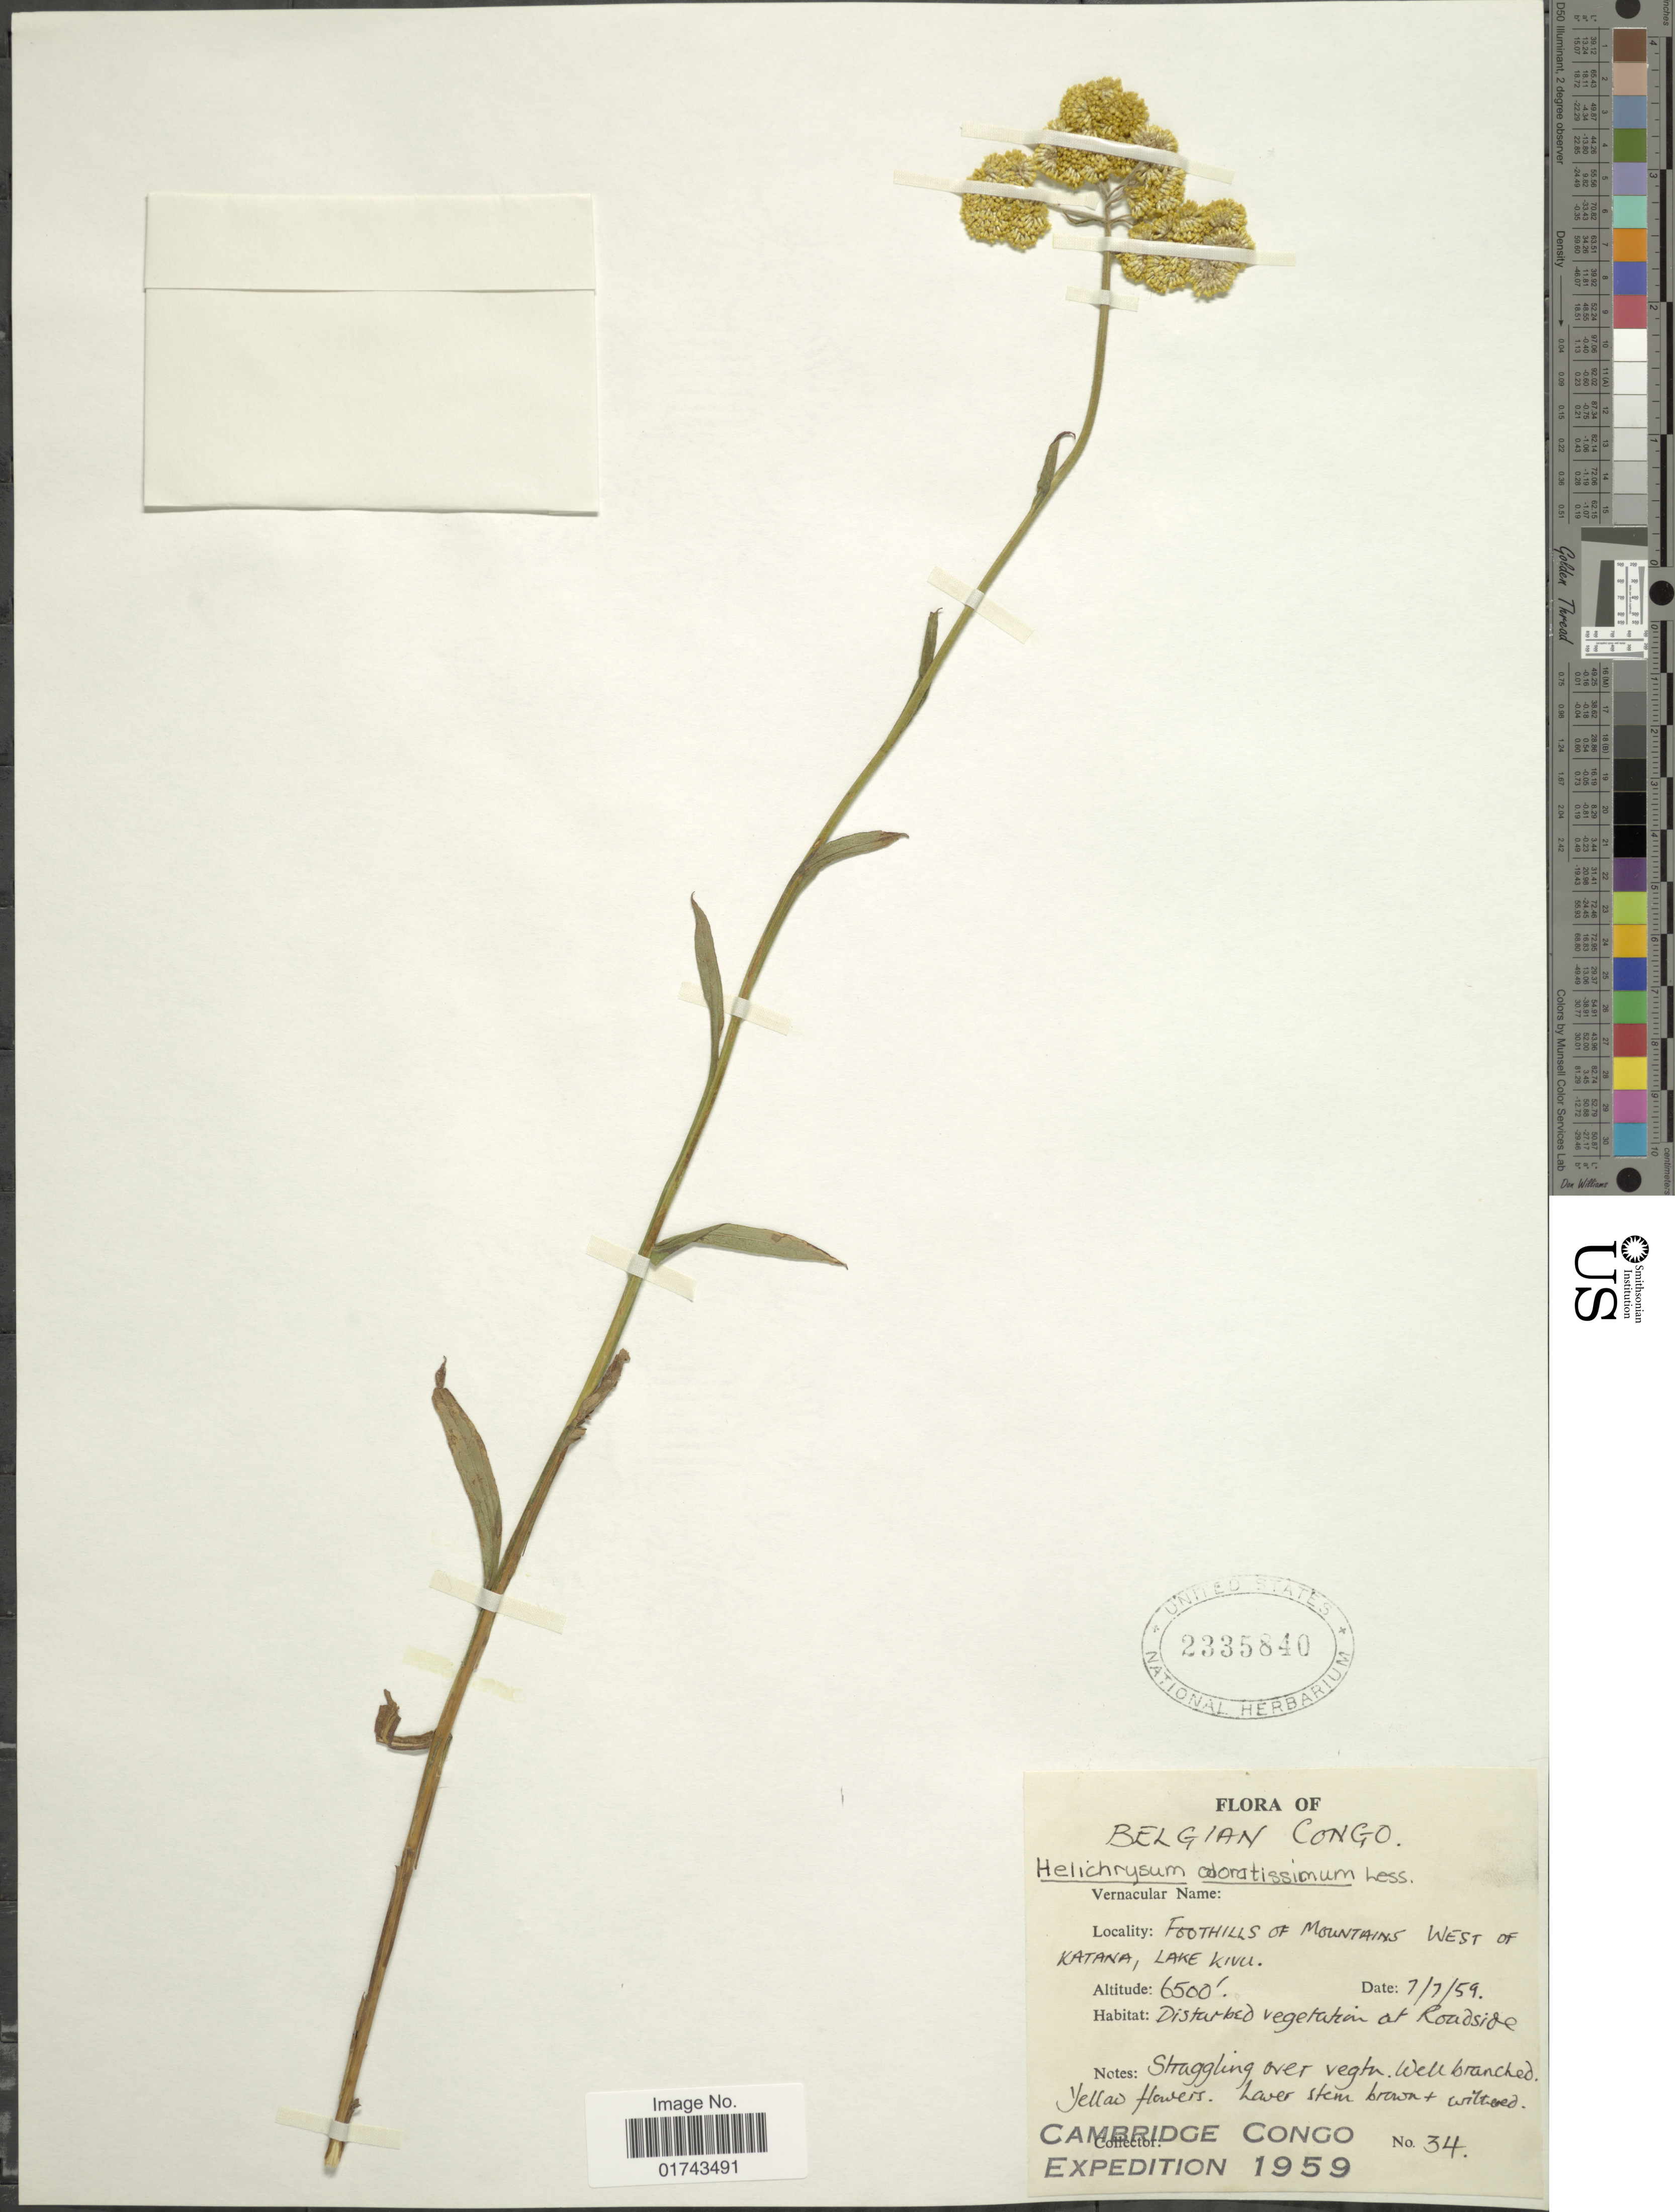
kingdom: Plantae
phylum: Tracheophyta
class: Magnoliopsida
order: Asterales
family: Asteraceae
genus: Helichrysum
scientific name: Helichrysum odoratissimum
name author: (L.) Sweet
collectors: Cambridge Congo Expedition 1959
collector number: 34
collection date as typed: Transcribed d/m/y: 7/7/59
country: Congo, Democratic Republic of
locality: Belgian Congo, Foothills of Mountains West of Katana, Lake Kivu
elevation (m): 1981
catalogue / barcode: US 2335840